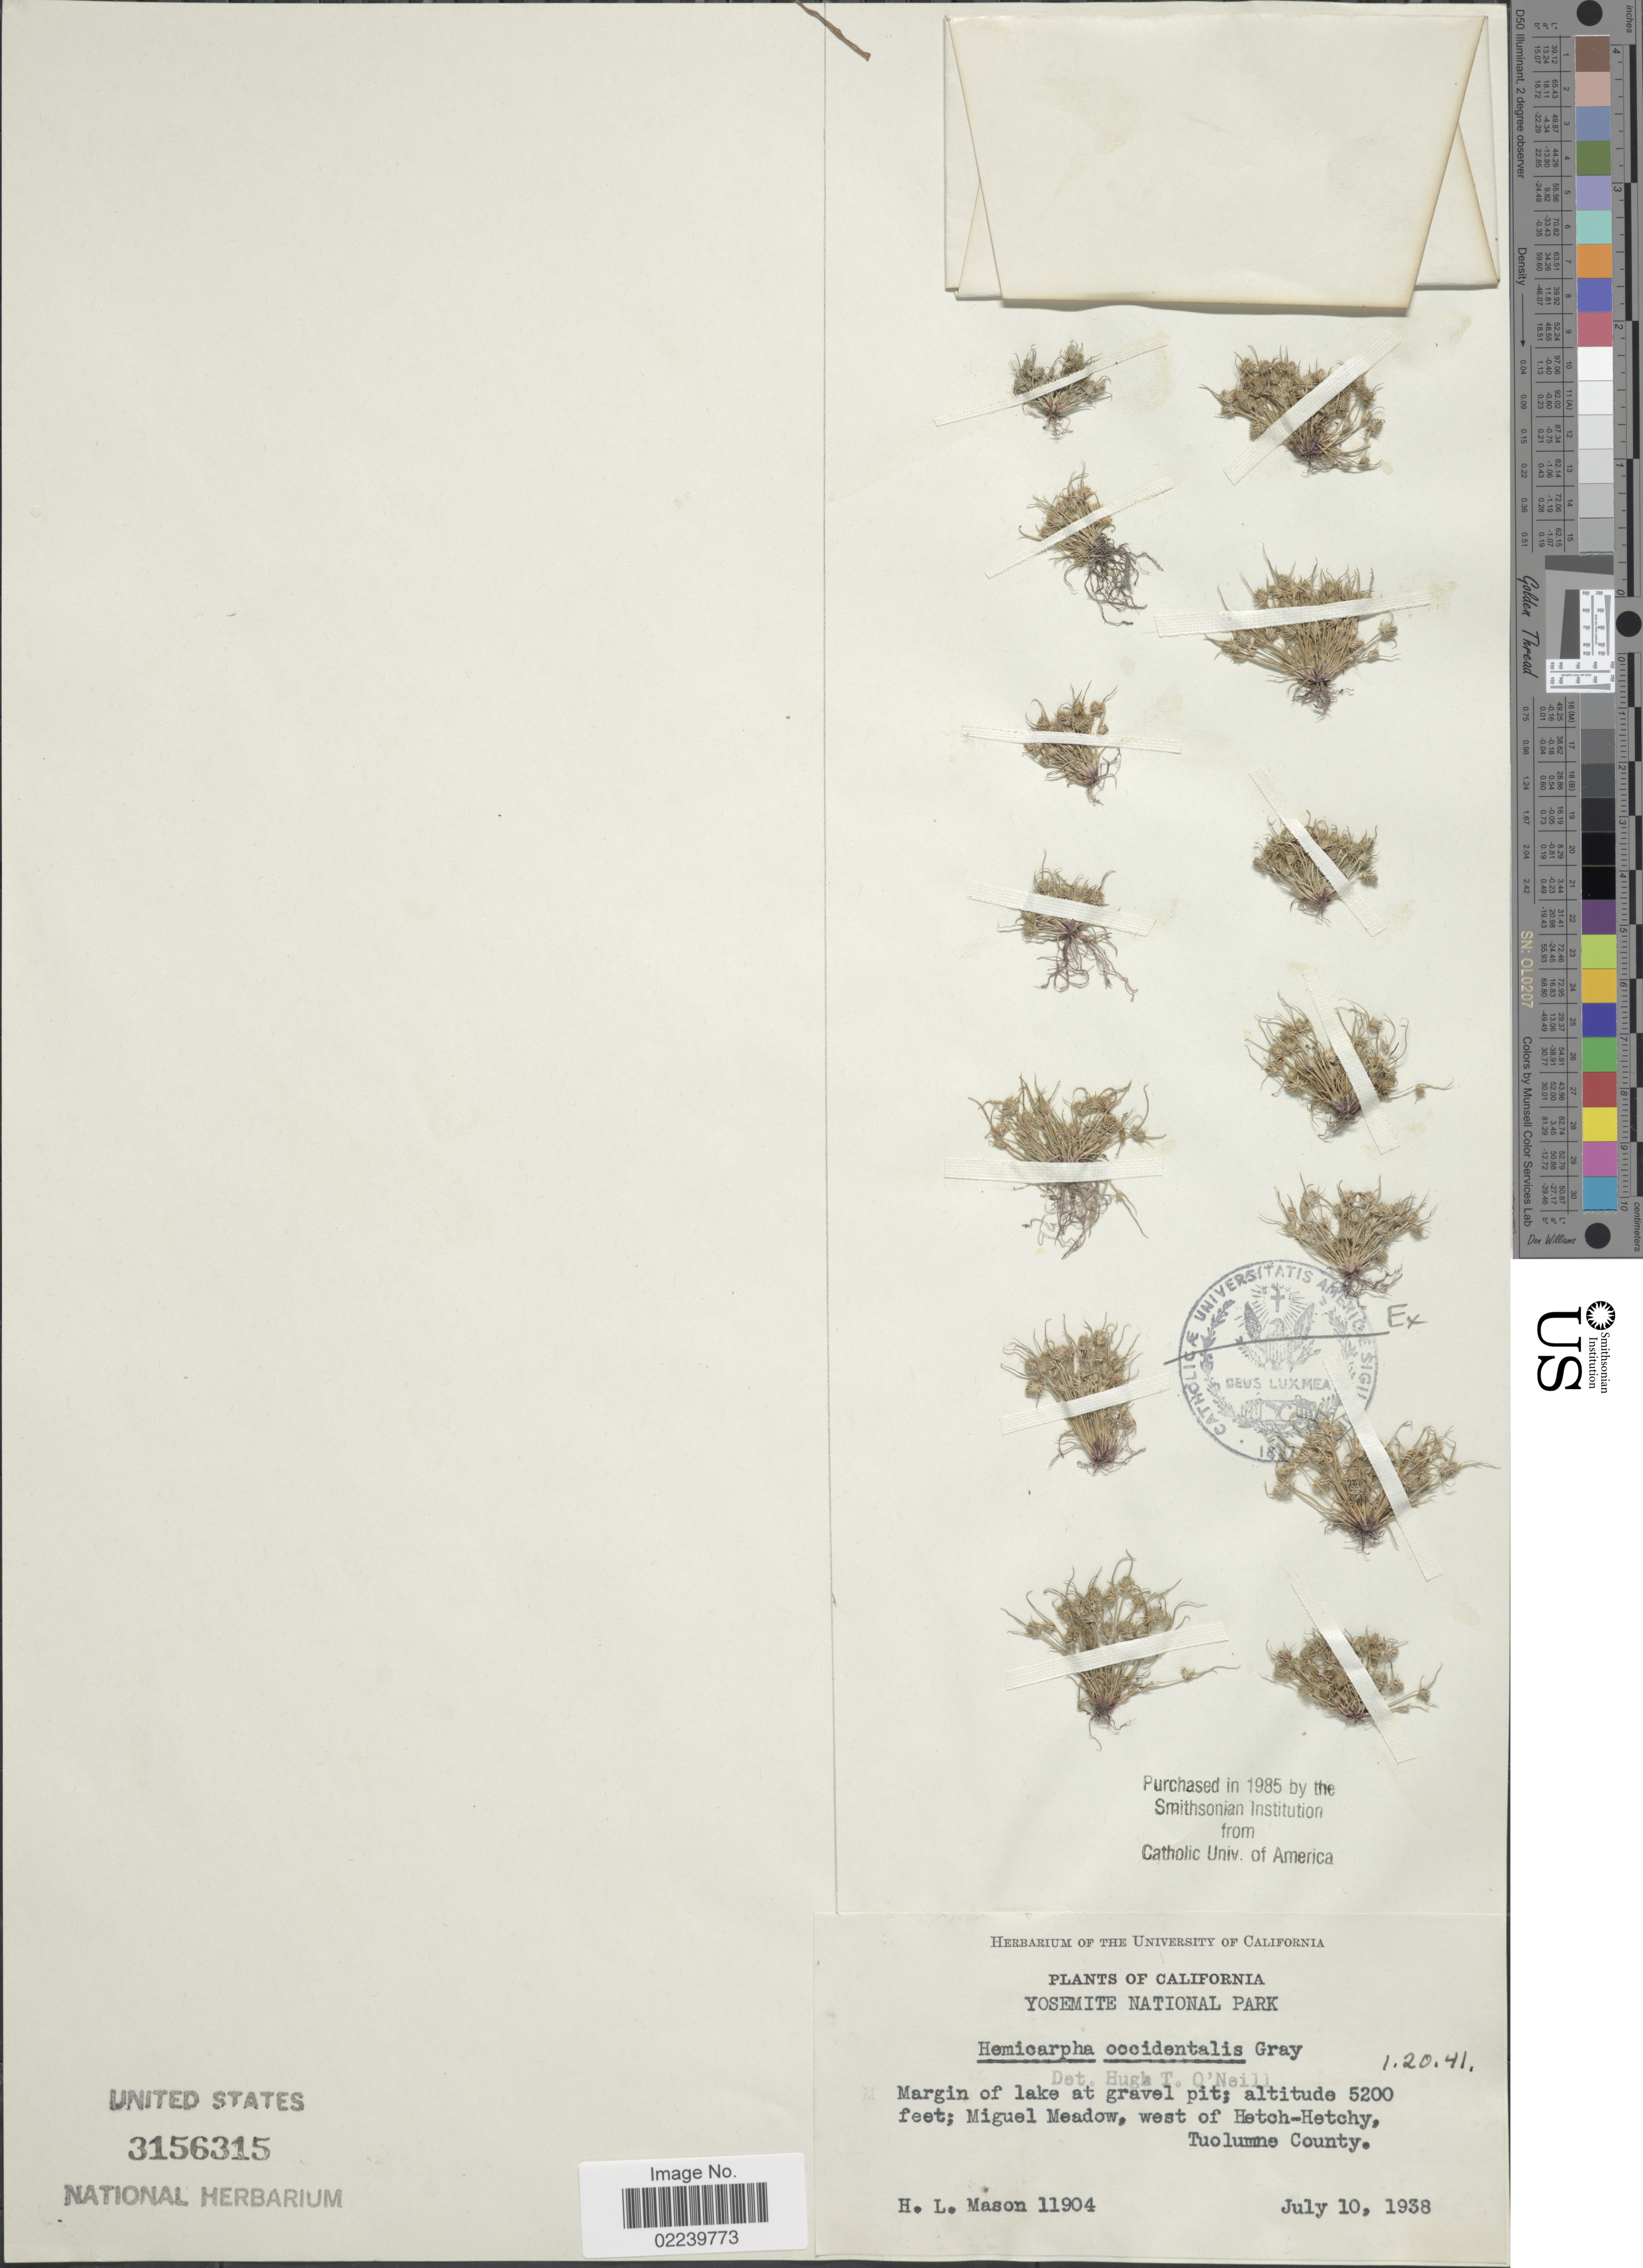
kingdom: Plantae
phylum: Tracheophyta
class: Liliopsida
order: Poales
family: Cyperaceae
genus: Cyperus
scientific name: Cyperus hemioccidentalis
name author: Goetgh.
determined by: Strong, M. T., (US), Smithsonian Institution - National Museum of Natural History (UNITED STATES)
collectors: H. L. Mason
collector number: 11904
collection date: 1938-07-10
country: United States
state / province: California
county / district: Tuolumne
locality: Yosemite National Park, Margin of lake at gravel pit, Miguel Meadow, west of Hetch-Hetchy, Toulumne County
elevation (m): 1585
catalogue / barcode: US 3156315